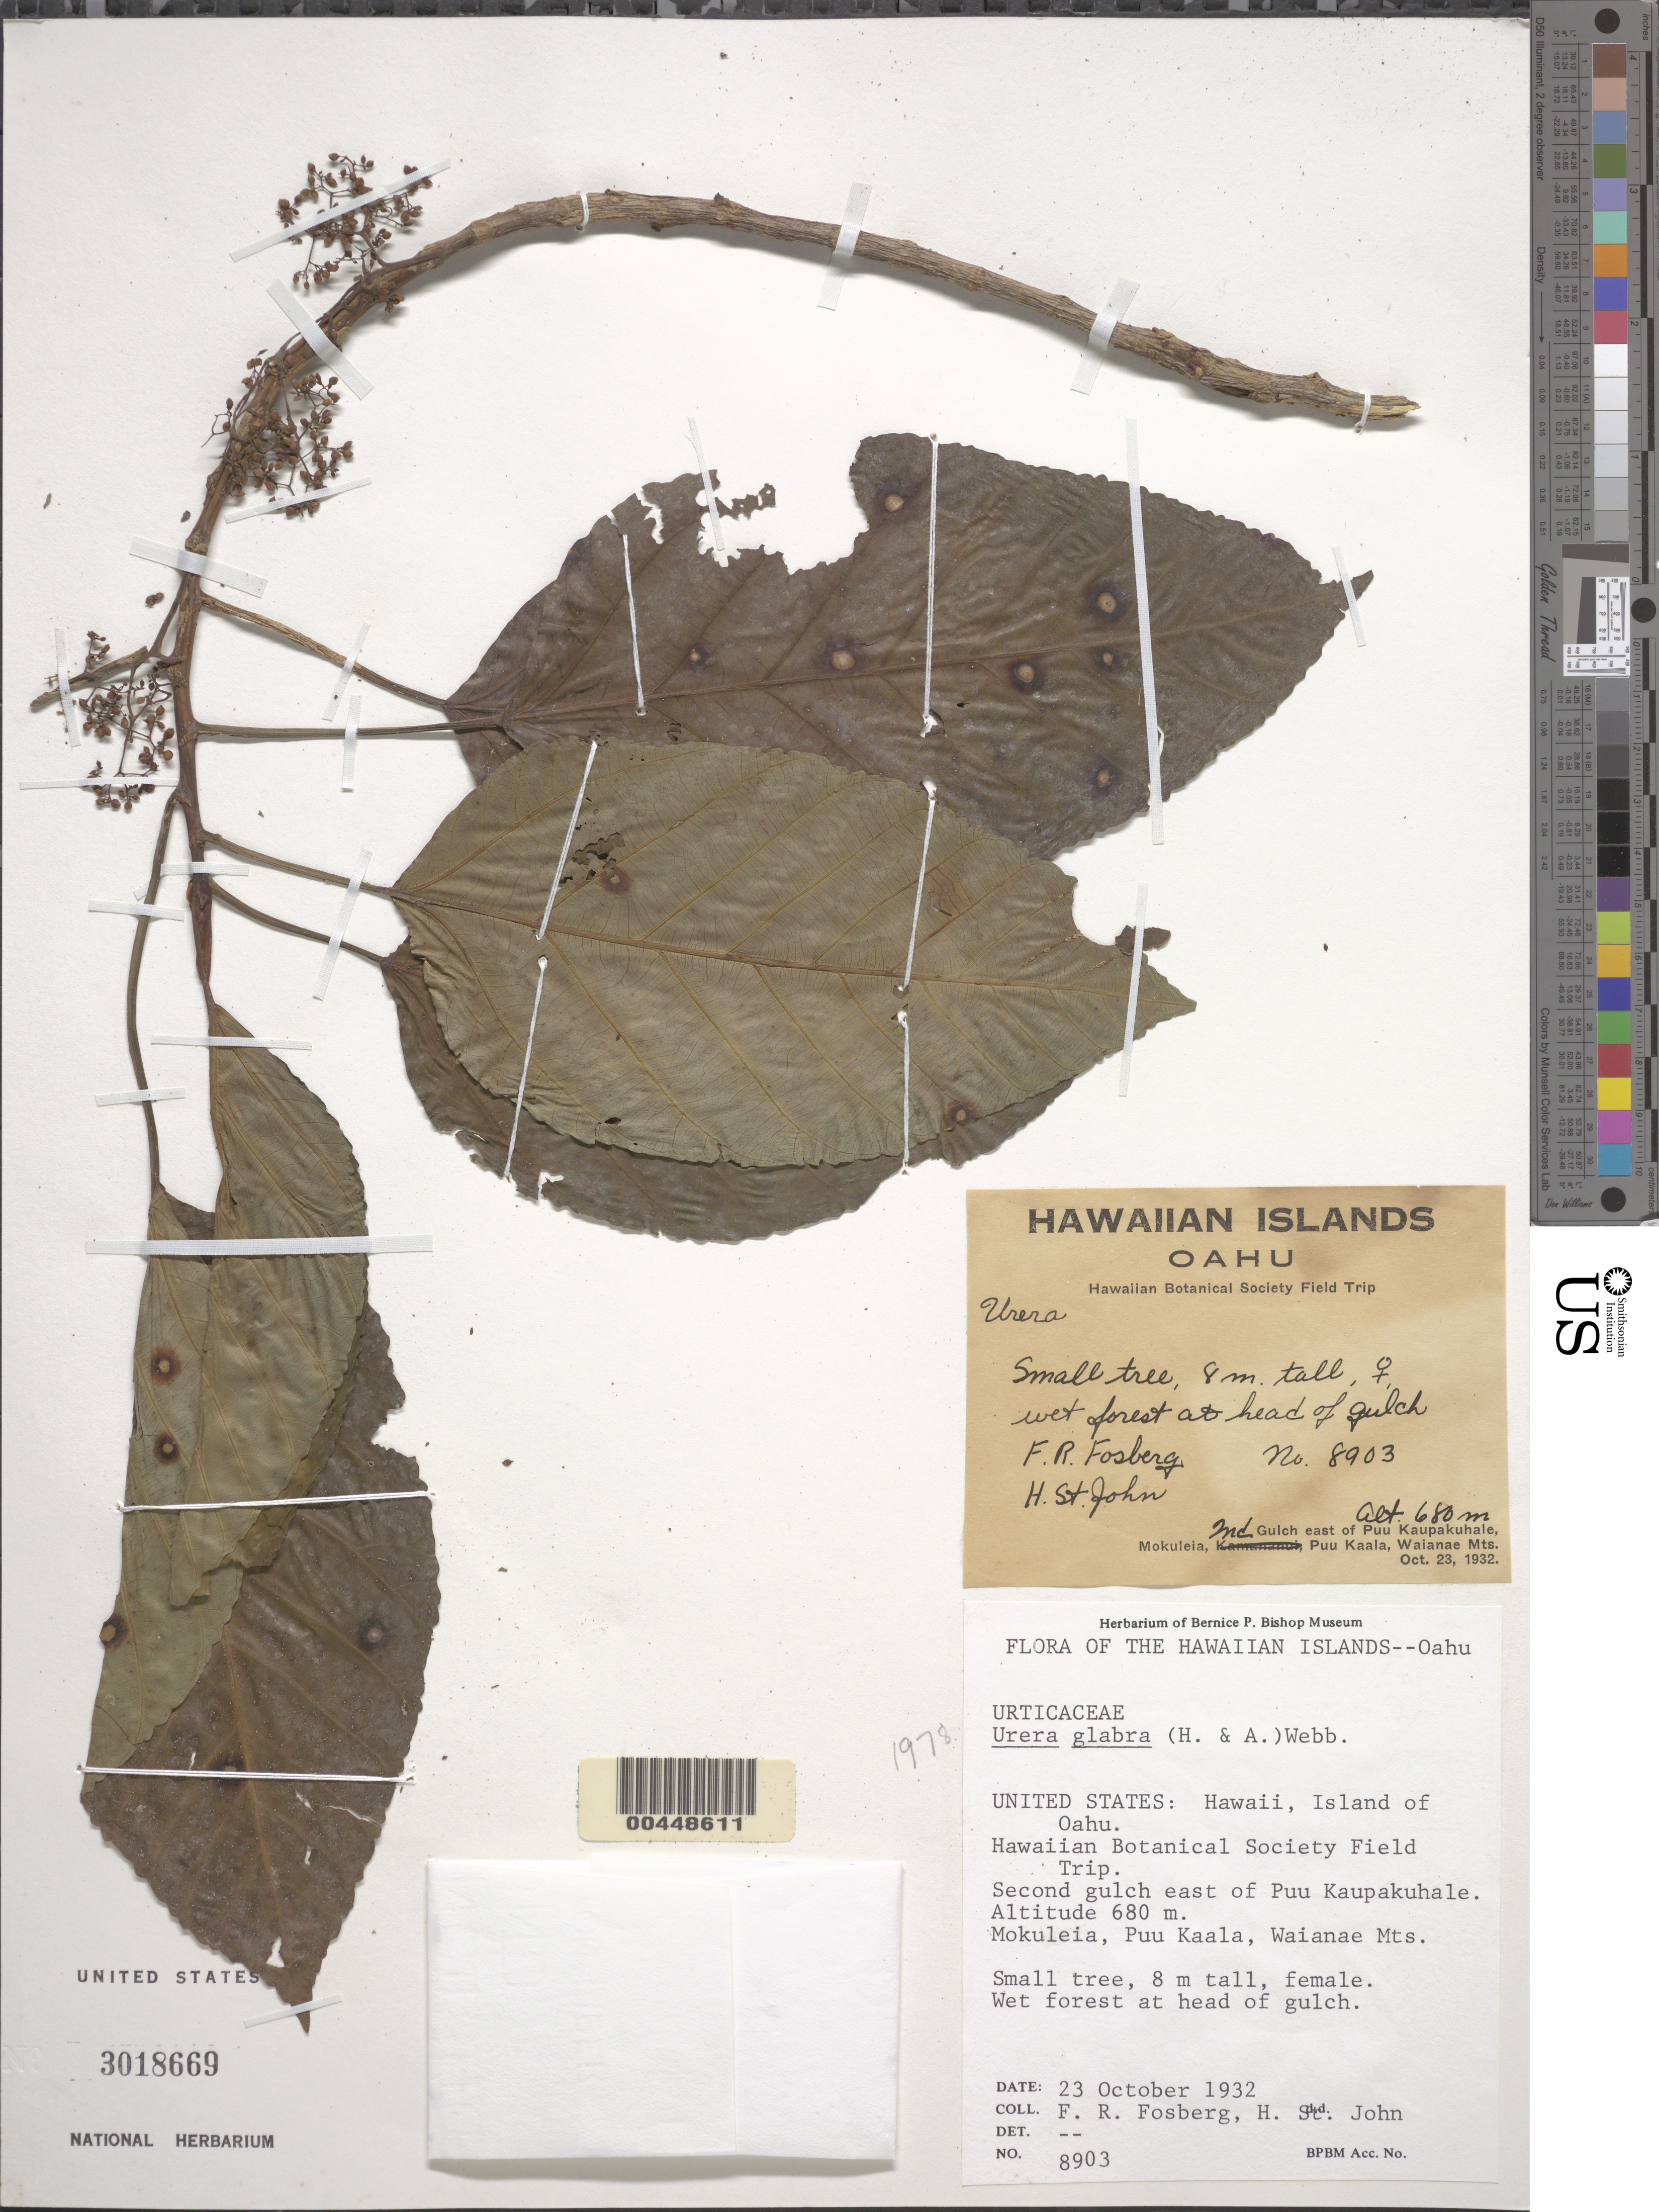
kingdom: Plantae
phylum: Tracheophyta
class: Magnoliopsida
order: Rosales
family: Urticaceae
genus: Touchardia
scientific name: Touchardia oahuensis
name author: T. Wells & A. K. Monro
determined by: Wagner, W. L., (BOT), Smithsonian Institution - National Museum of Natural History (UNITED STATES)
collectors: F. R. Fosberg & H. St. John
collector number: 8903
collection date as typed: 23 Oct 1932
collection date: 1932-10-23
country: United States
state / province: Hawaii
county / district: Honolulu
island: Oahu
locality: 2nd gulch E of Puu Kaupakuhale, Mokuleia, Puu Kaala, Waianae MTs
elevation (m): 680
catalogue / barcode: US 3018669